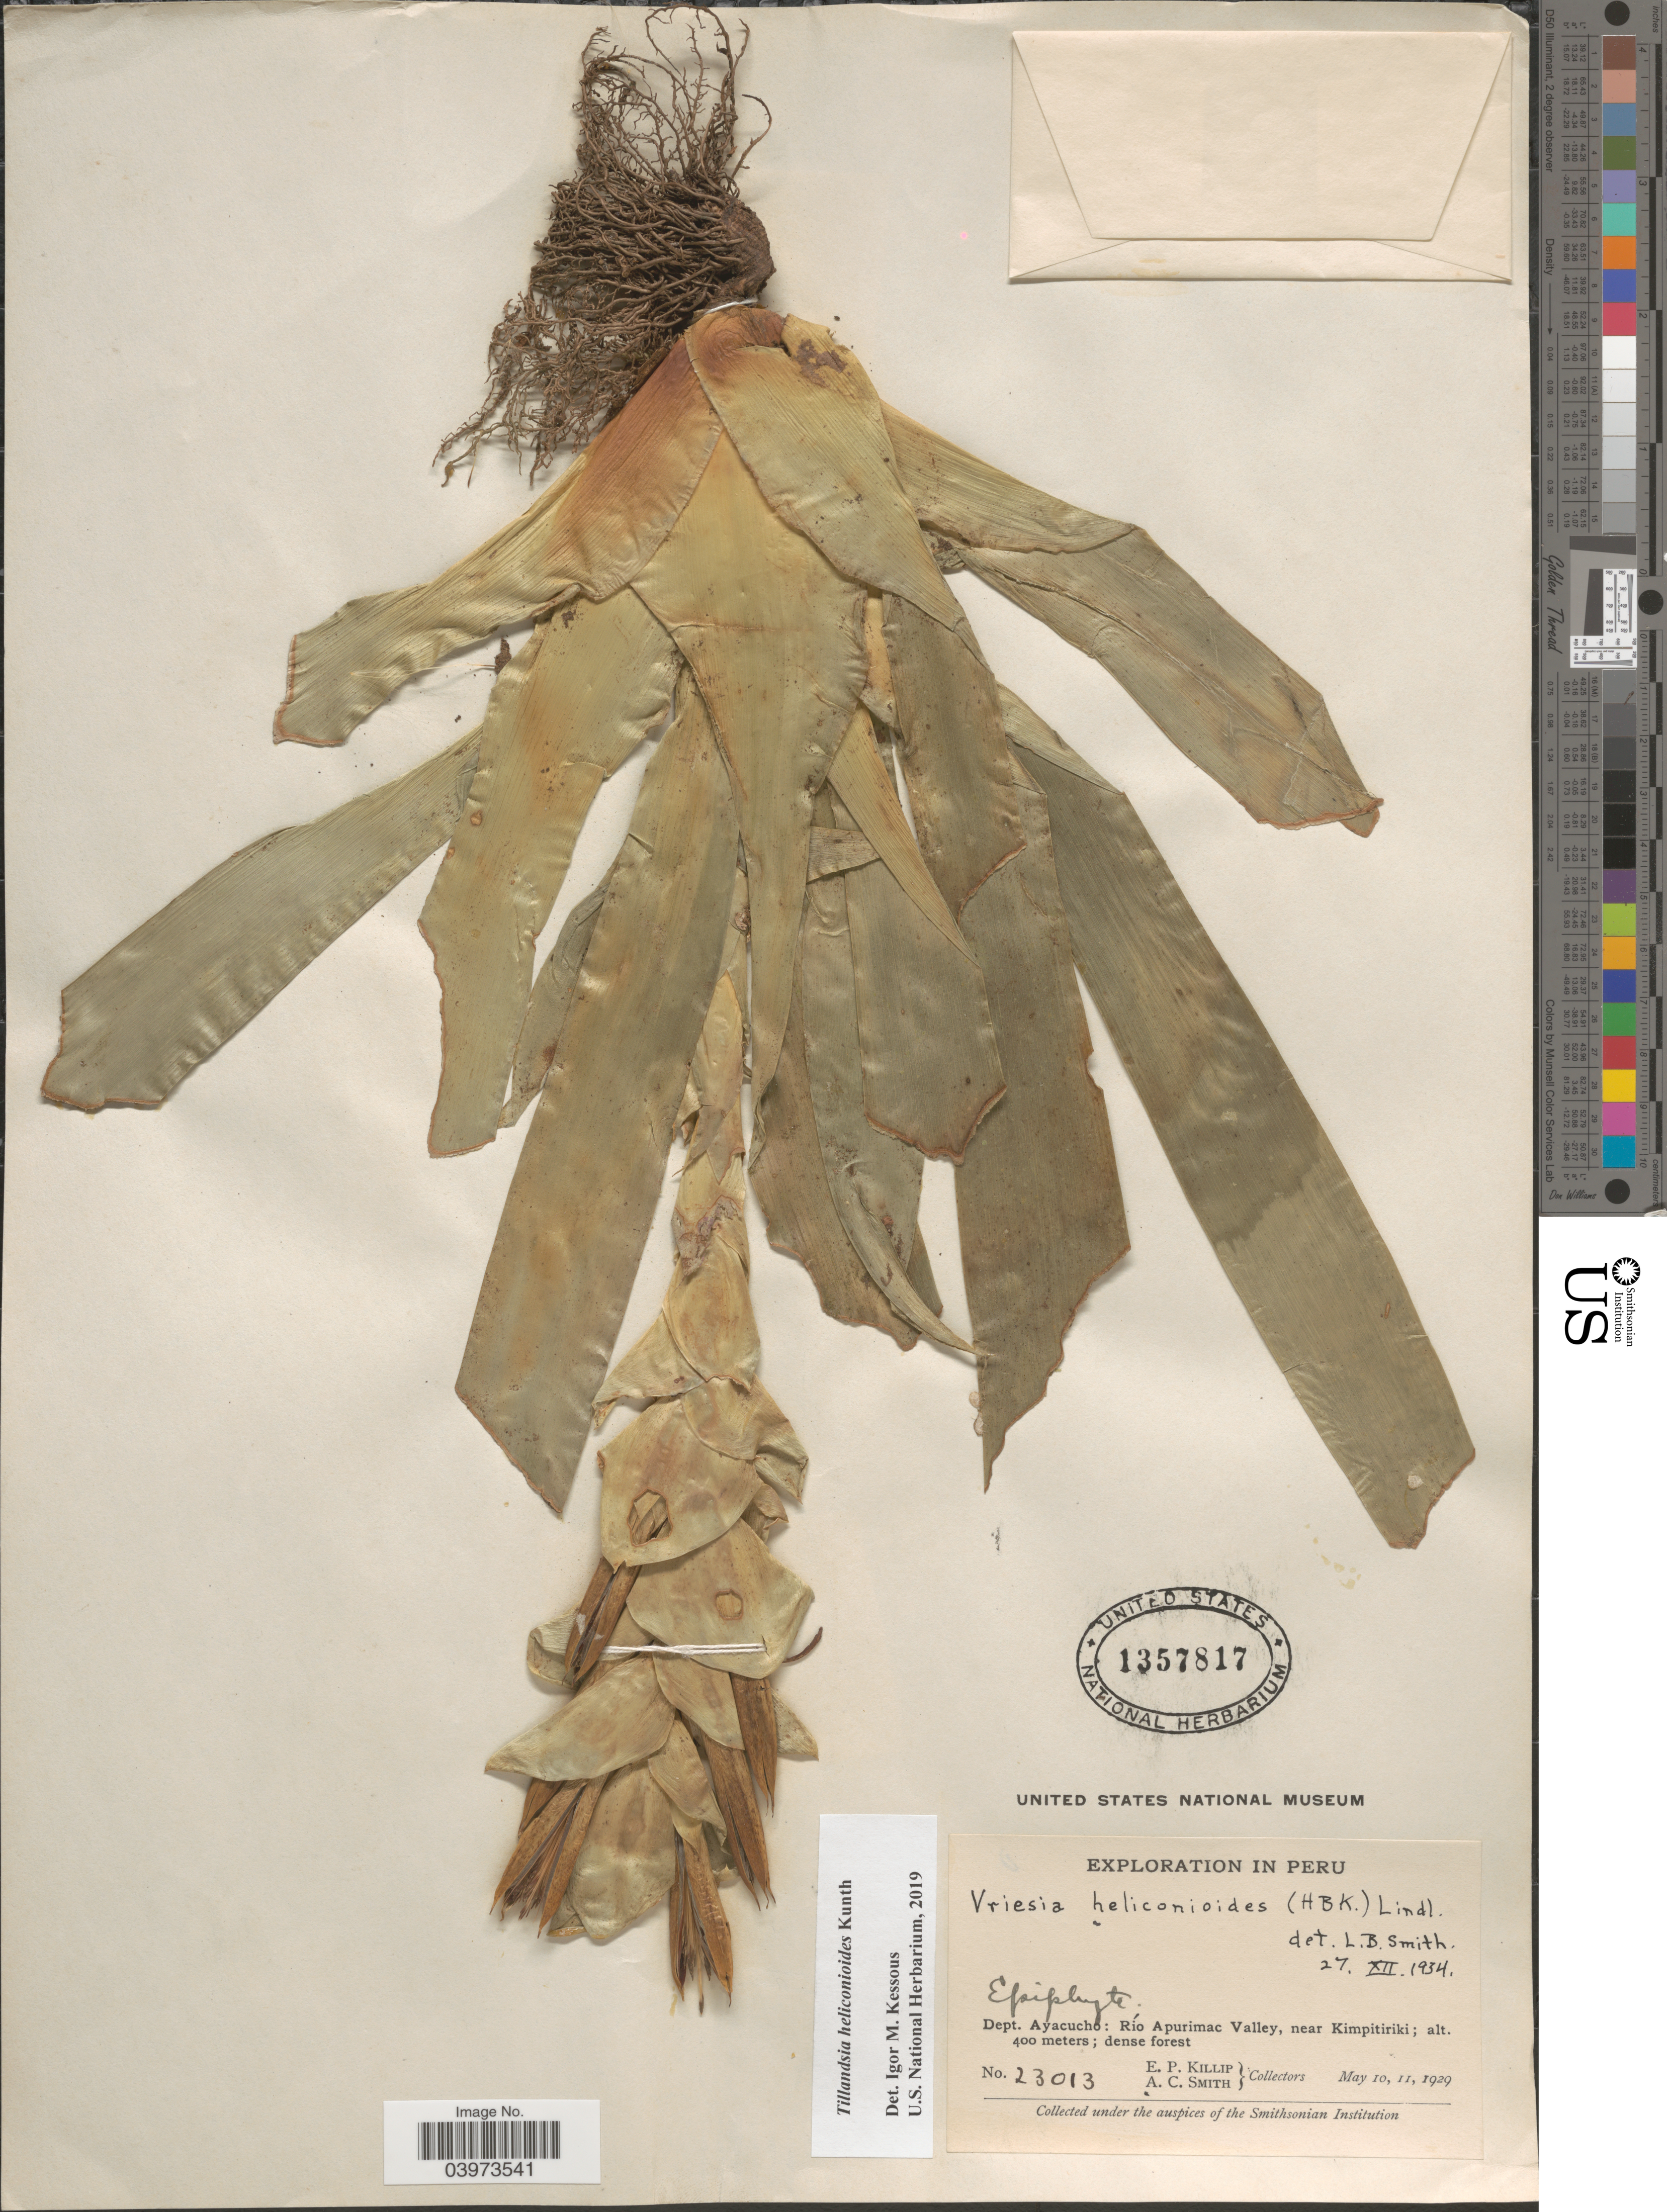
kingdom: Plantae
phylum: Tracheophyta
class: Liliopsida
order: Poales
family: Bromeliaceae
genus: Tillandsia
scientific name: Tillandsia heliconioides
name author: Kunth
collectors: E. P. Killip & A. C. Smith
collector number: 23013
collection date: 1929-05-10/1929-05-11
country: Peru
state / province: Ayacucho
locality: Exploration In Peru. Dept. Ayacucho: Río Apurimac Valley, near Kimpitiriki.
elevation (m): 400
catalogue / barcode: US 1357817